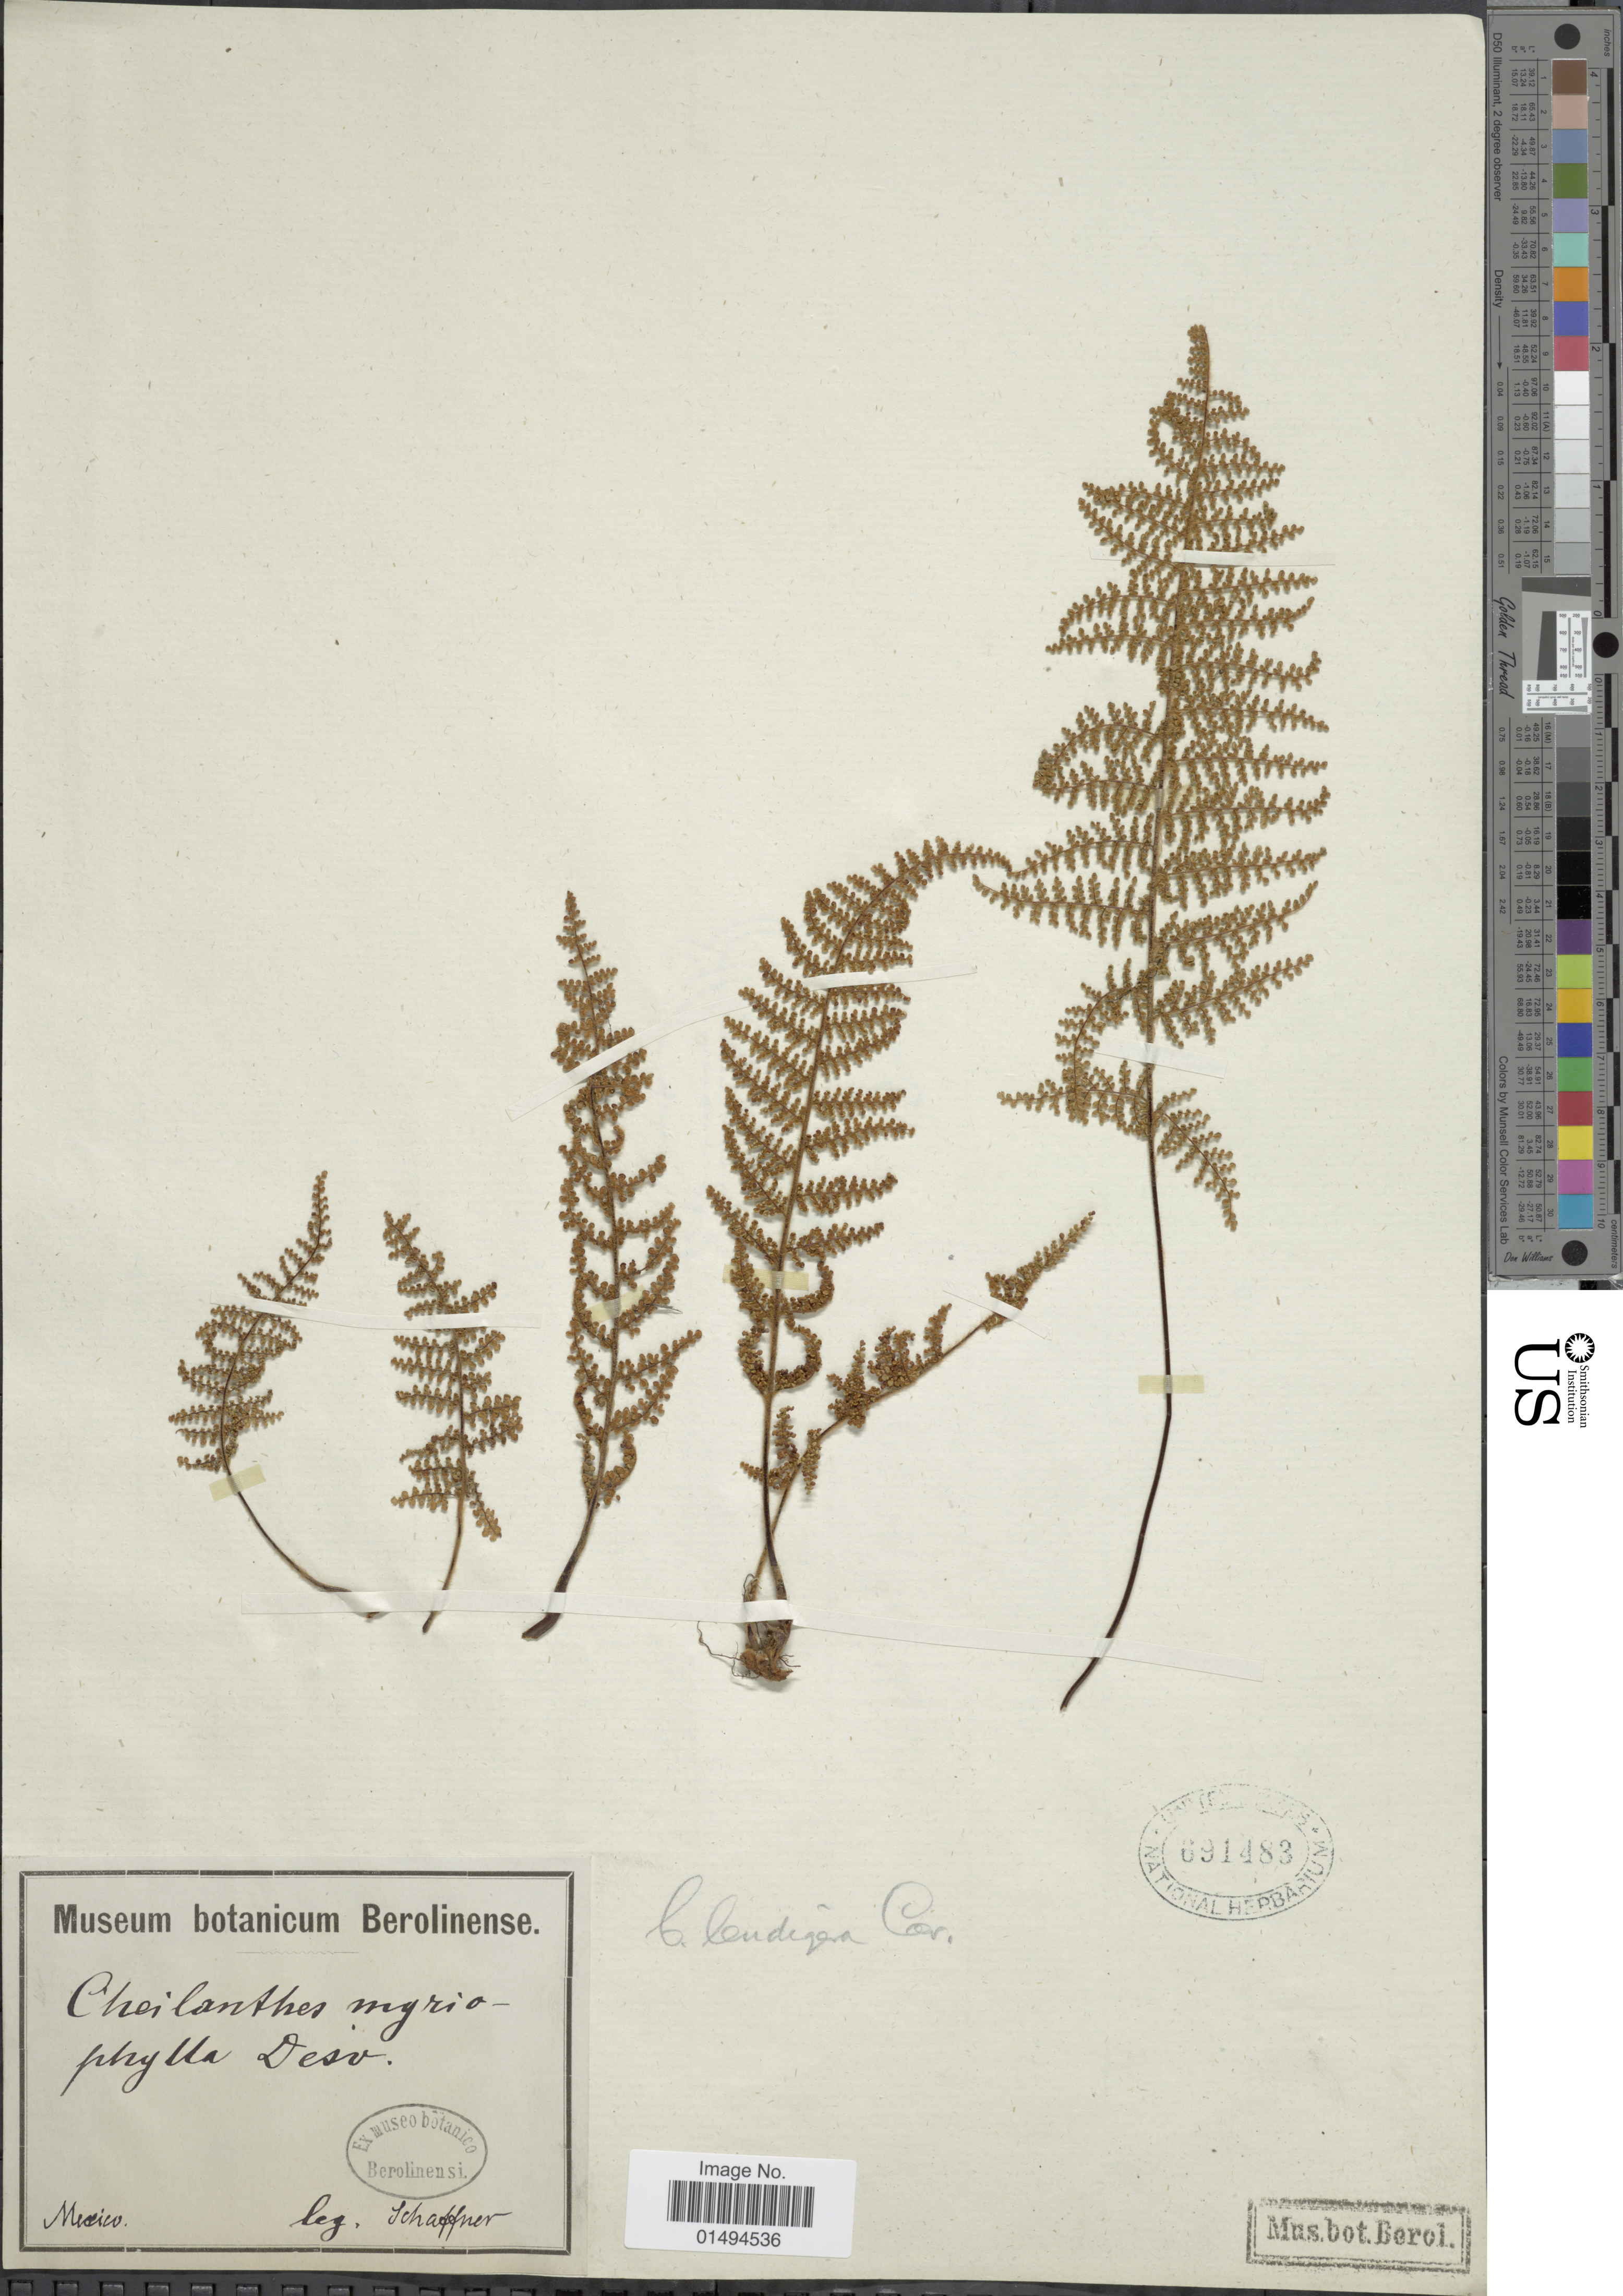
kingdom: Plantae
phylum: Tracheophyta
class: Polypodiopsida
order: Polypodiales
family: Pteridaceae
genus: Myriopteris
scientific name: Myriopteris lendigera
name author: (Cav.) J. Sm.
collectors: -. Schaffner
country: Mexico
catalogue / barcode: US 691483